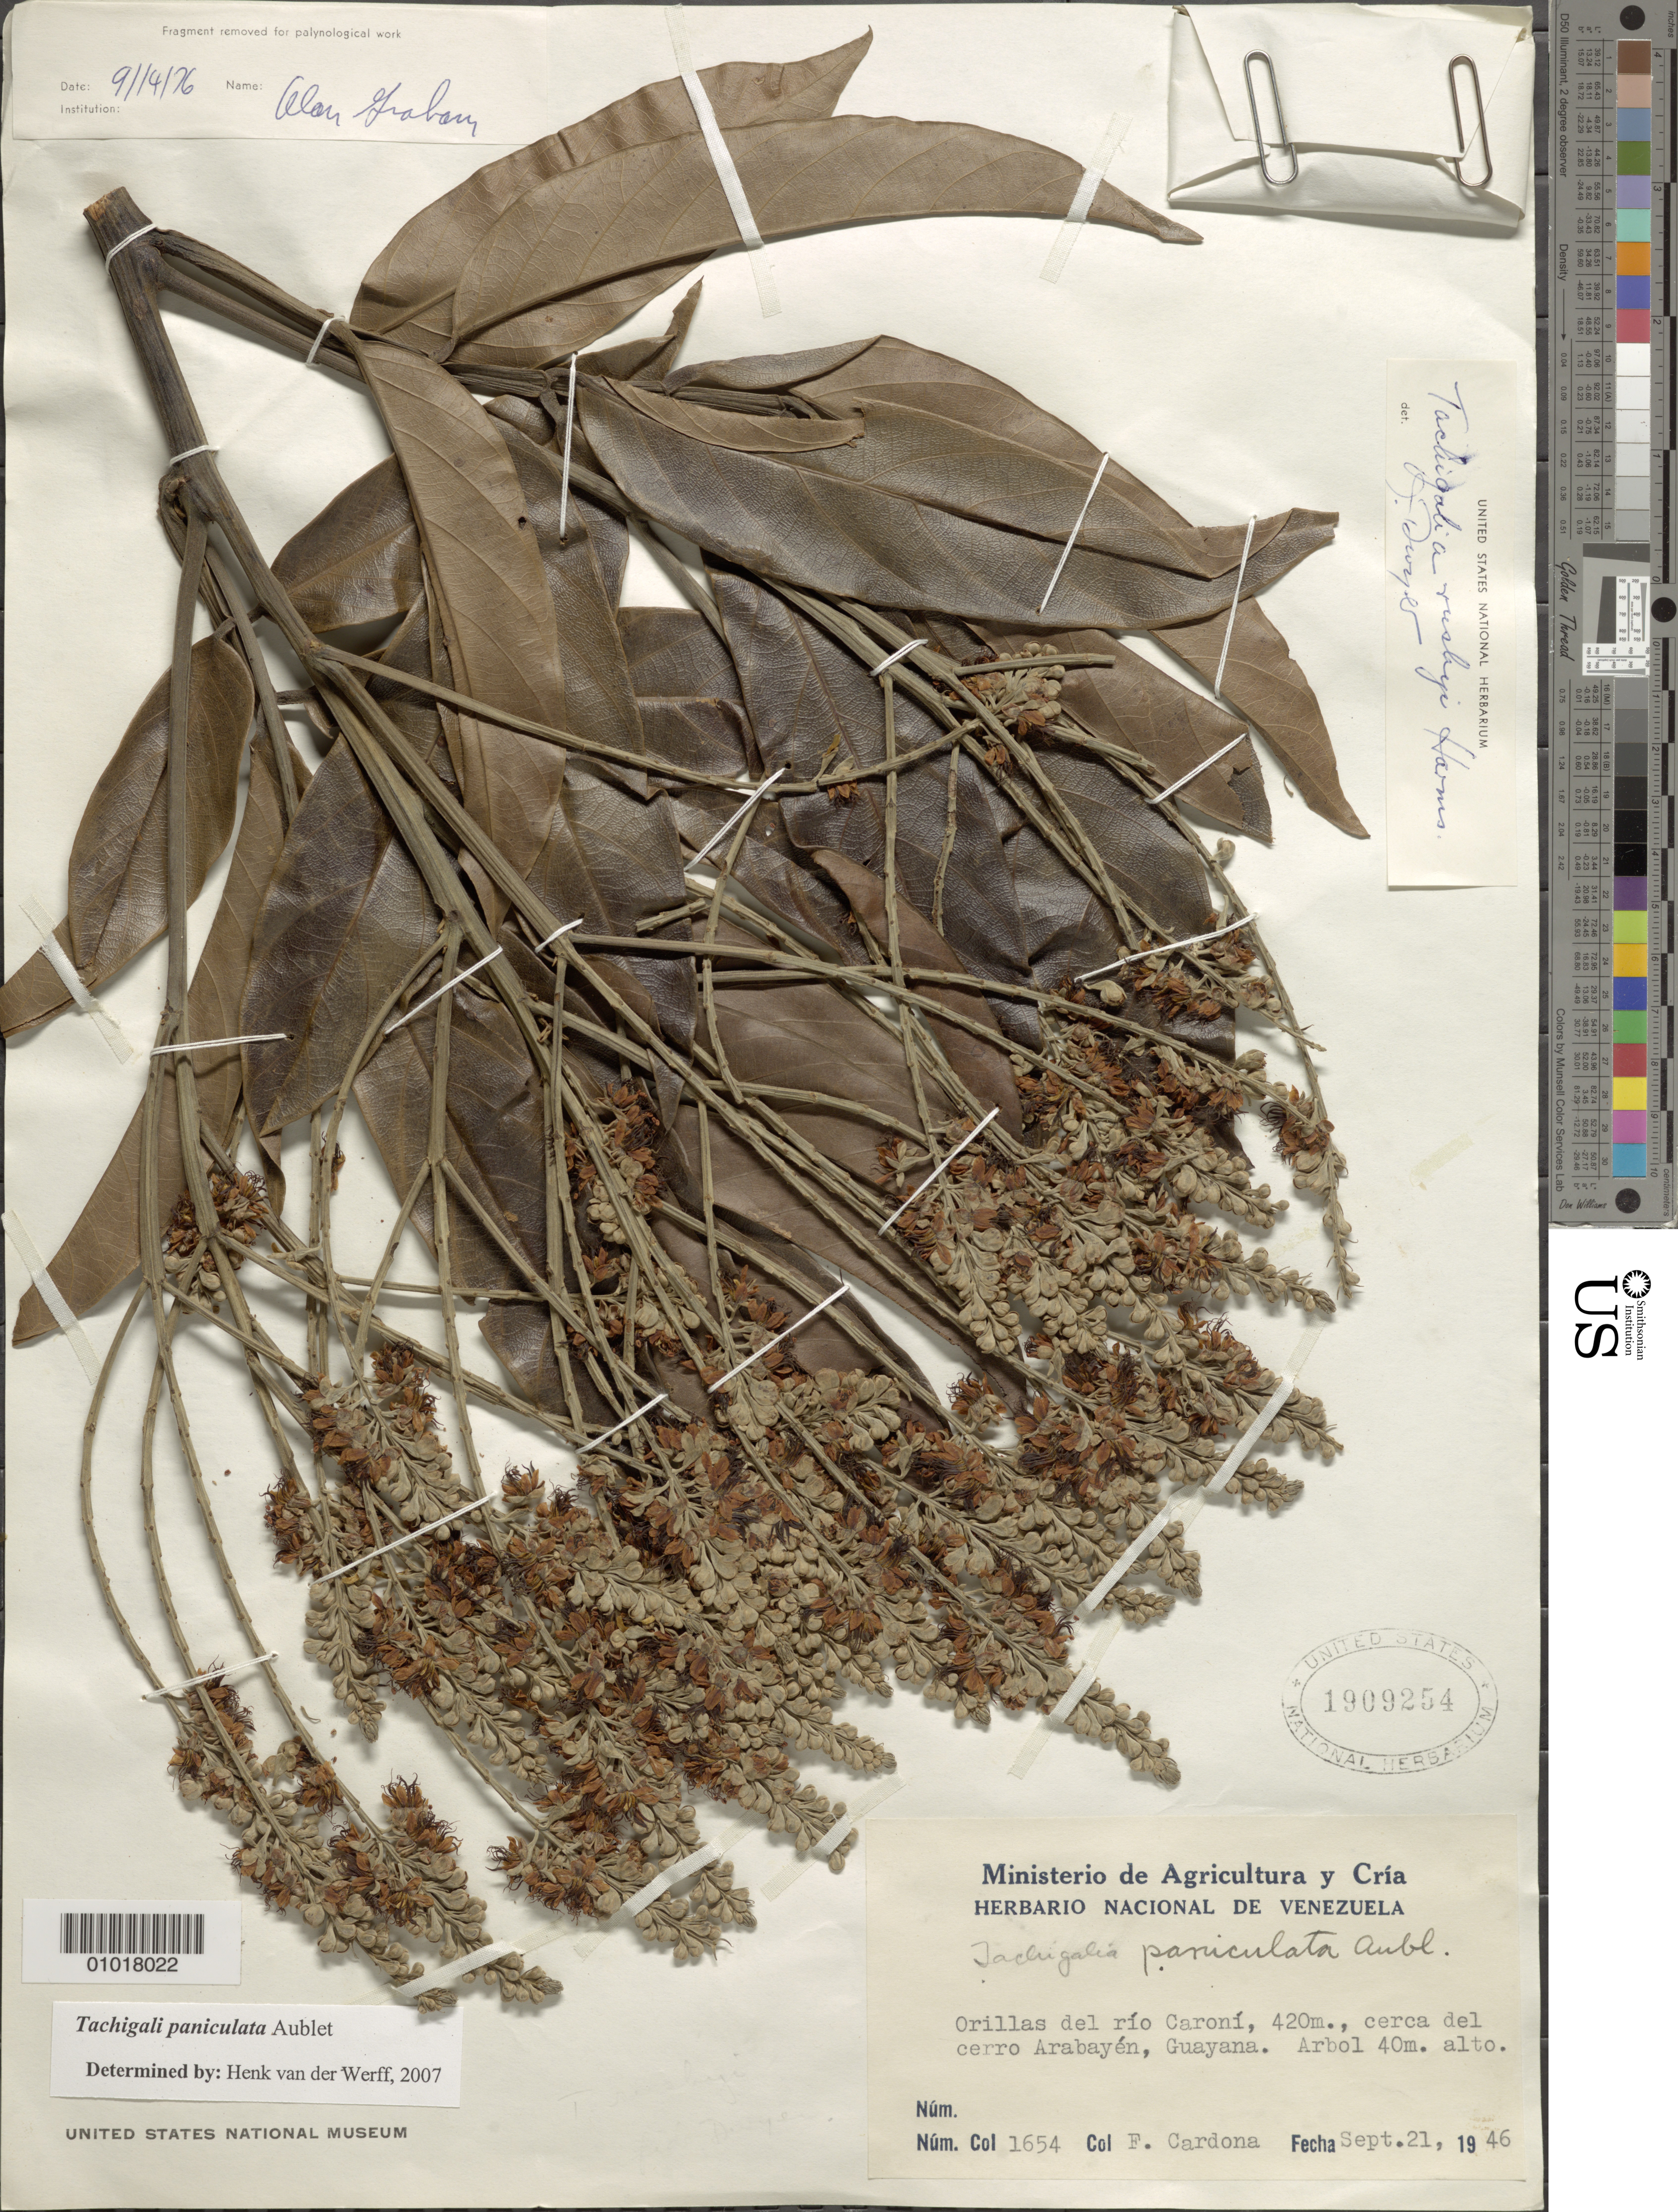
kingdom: Plantae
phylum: Tracheophyta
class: Magnoliopsida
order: Fabales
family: Fabaceae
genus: Tachigali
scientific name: Tachigali paniculata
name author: Aubl.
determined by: van der Werff, H., (MO), Missouri Botanical Garden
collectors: F. Cardona Puig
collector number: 1654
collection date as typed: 21-Sep-46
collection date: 1946-09-21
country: Venezuela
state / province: Bolívar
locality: Río Caroní, Cerro Arabayén (Guayana)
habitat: Orillas del rio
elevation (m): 420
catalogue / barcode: US 1909254